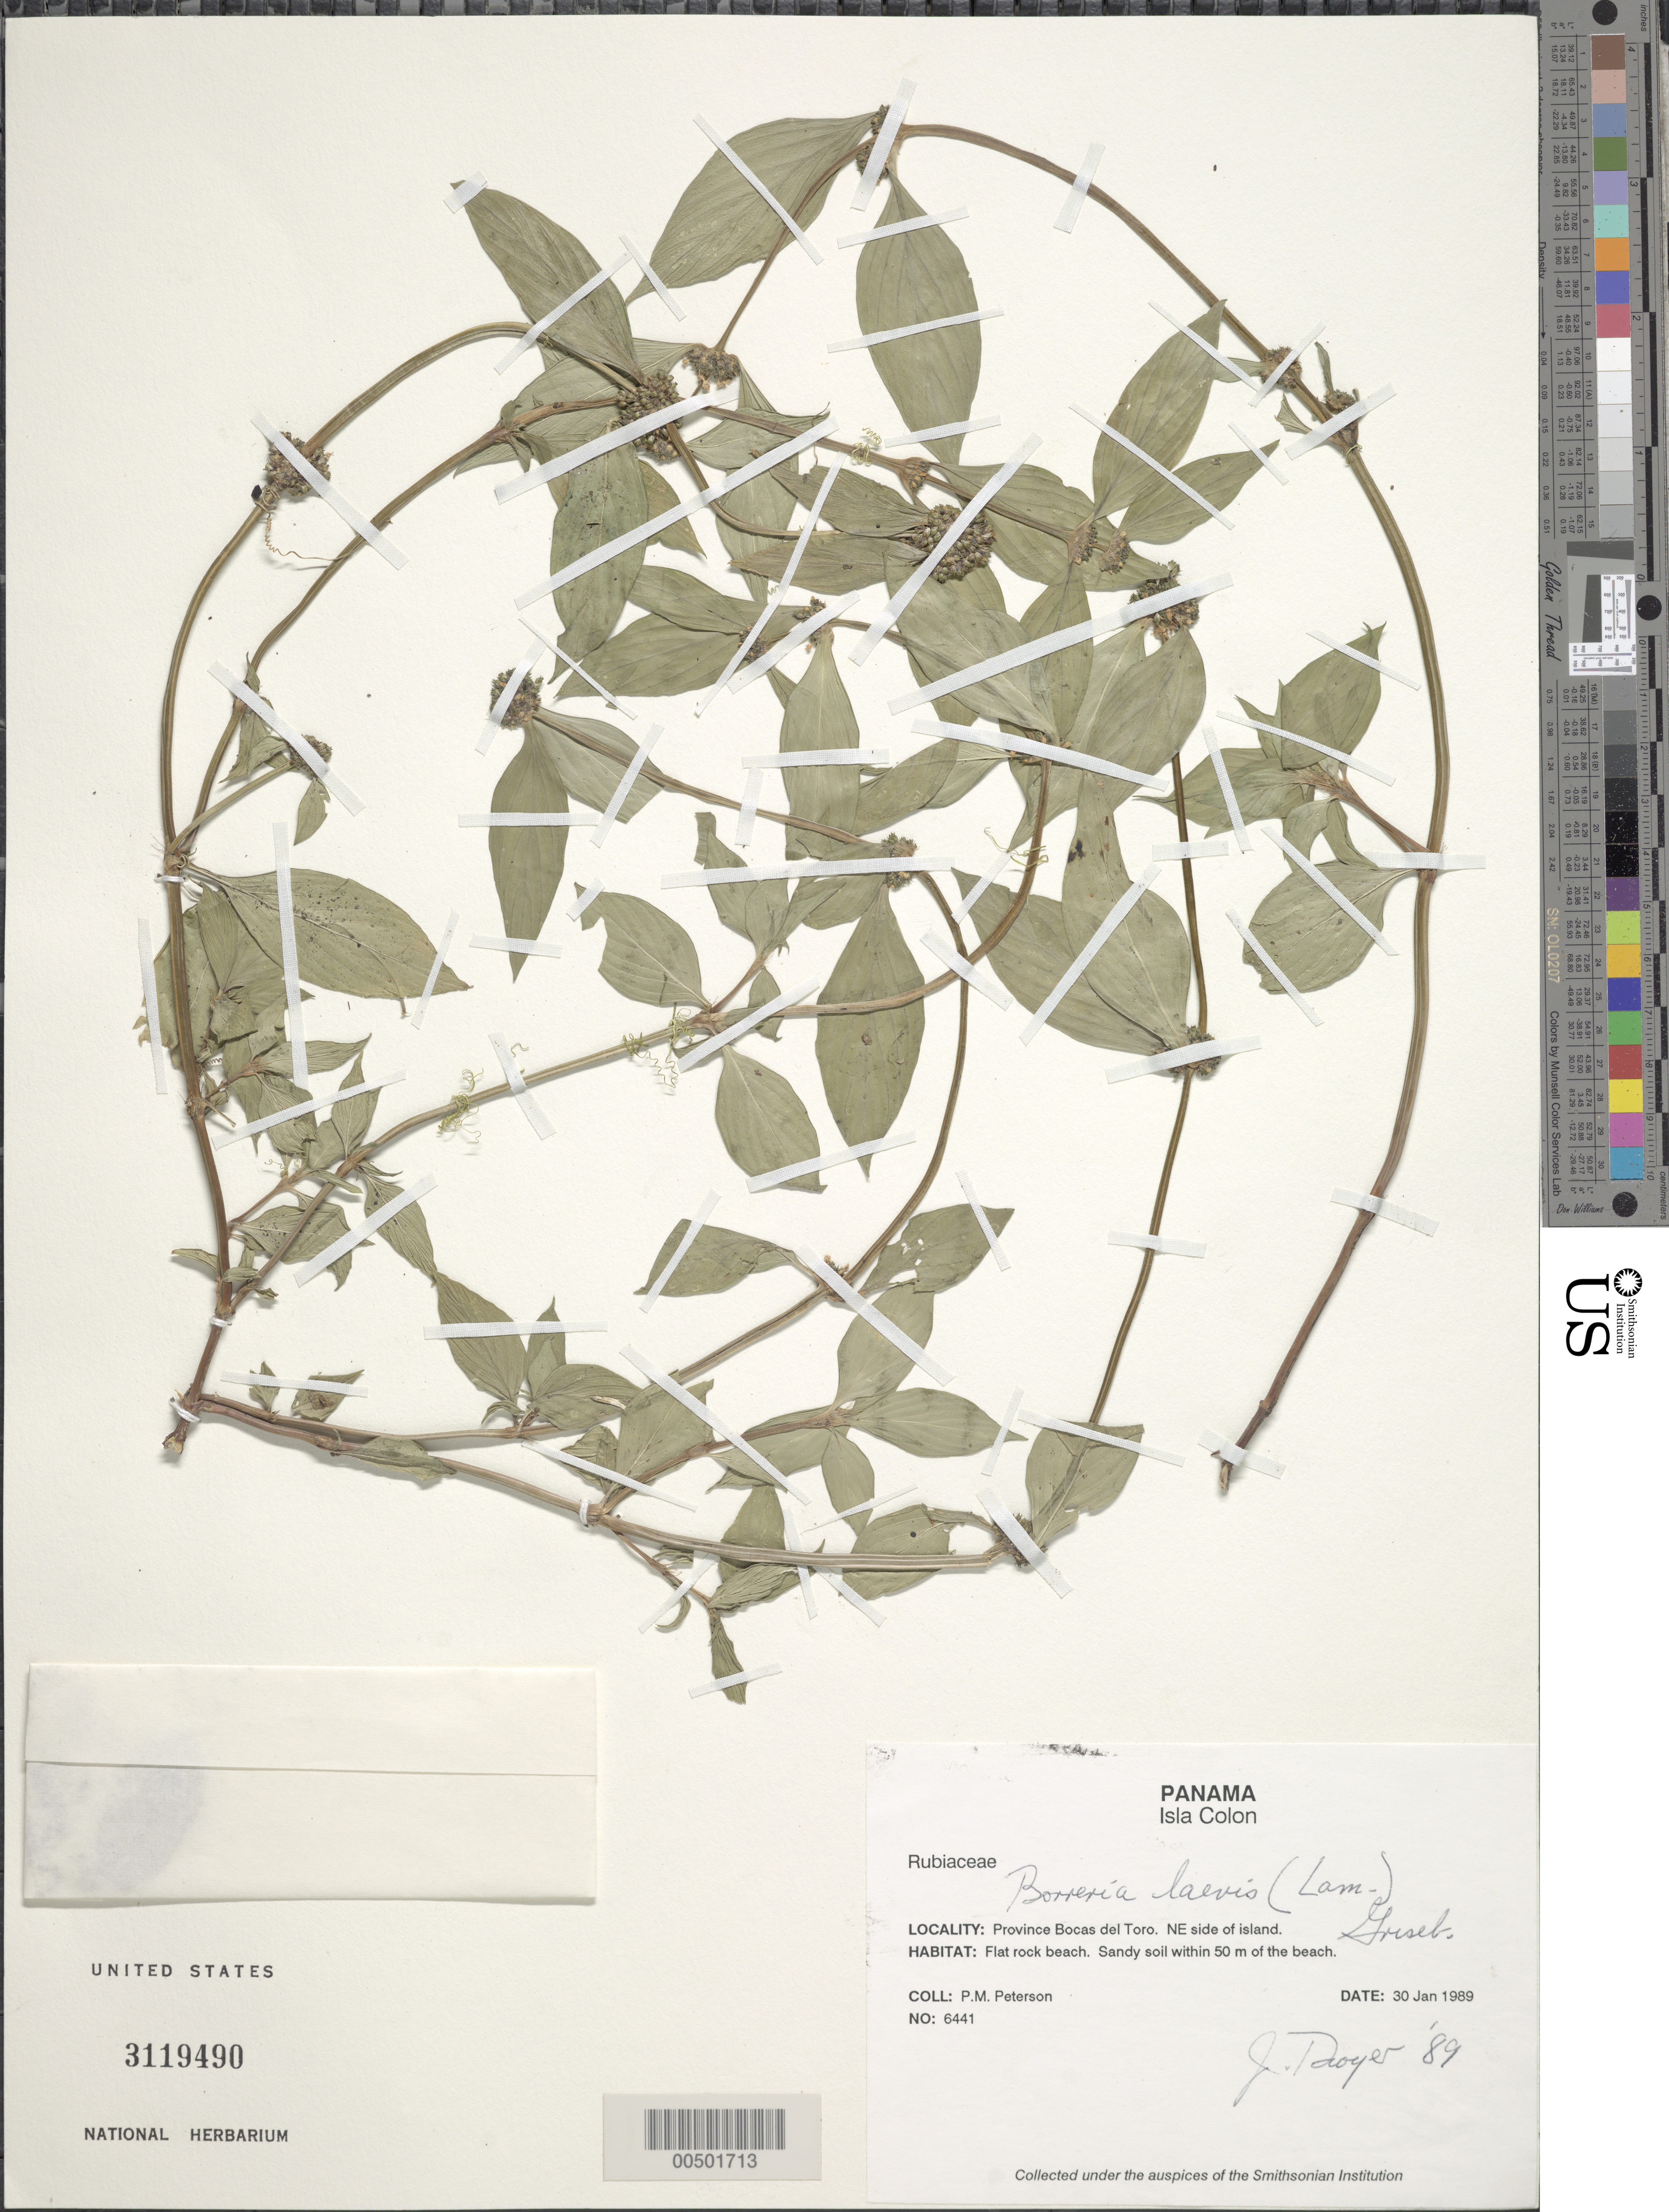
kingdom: Plantae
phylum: Tracheophyta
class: Magnoliopsida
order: Gentianales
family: Rubiaceae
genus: Borreria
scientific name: Borreria laevis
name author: (Lam.) Griseb.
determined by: Dwyer, J.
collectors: P. M. Peterson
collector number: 06441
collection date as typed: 30 Jan 1989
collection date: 1989-01-30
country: Panama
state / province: Bocas del Toro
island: Colón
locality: Isla Colon, NEside of Island.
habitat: Flat rock beach. Sandy soil within 50 m of the beach.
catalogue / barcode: US 3119490